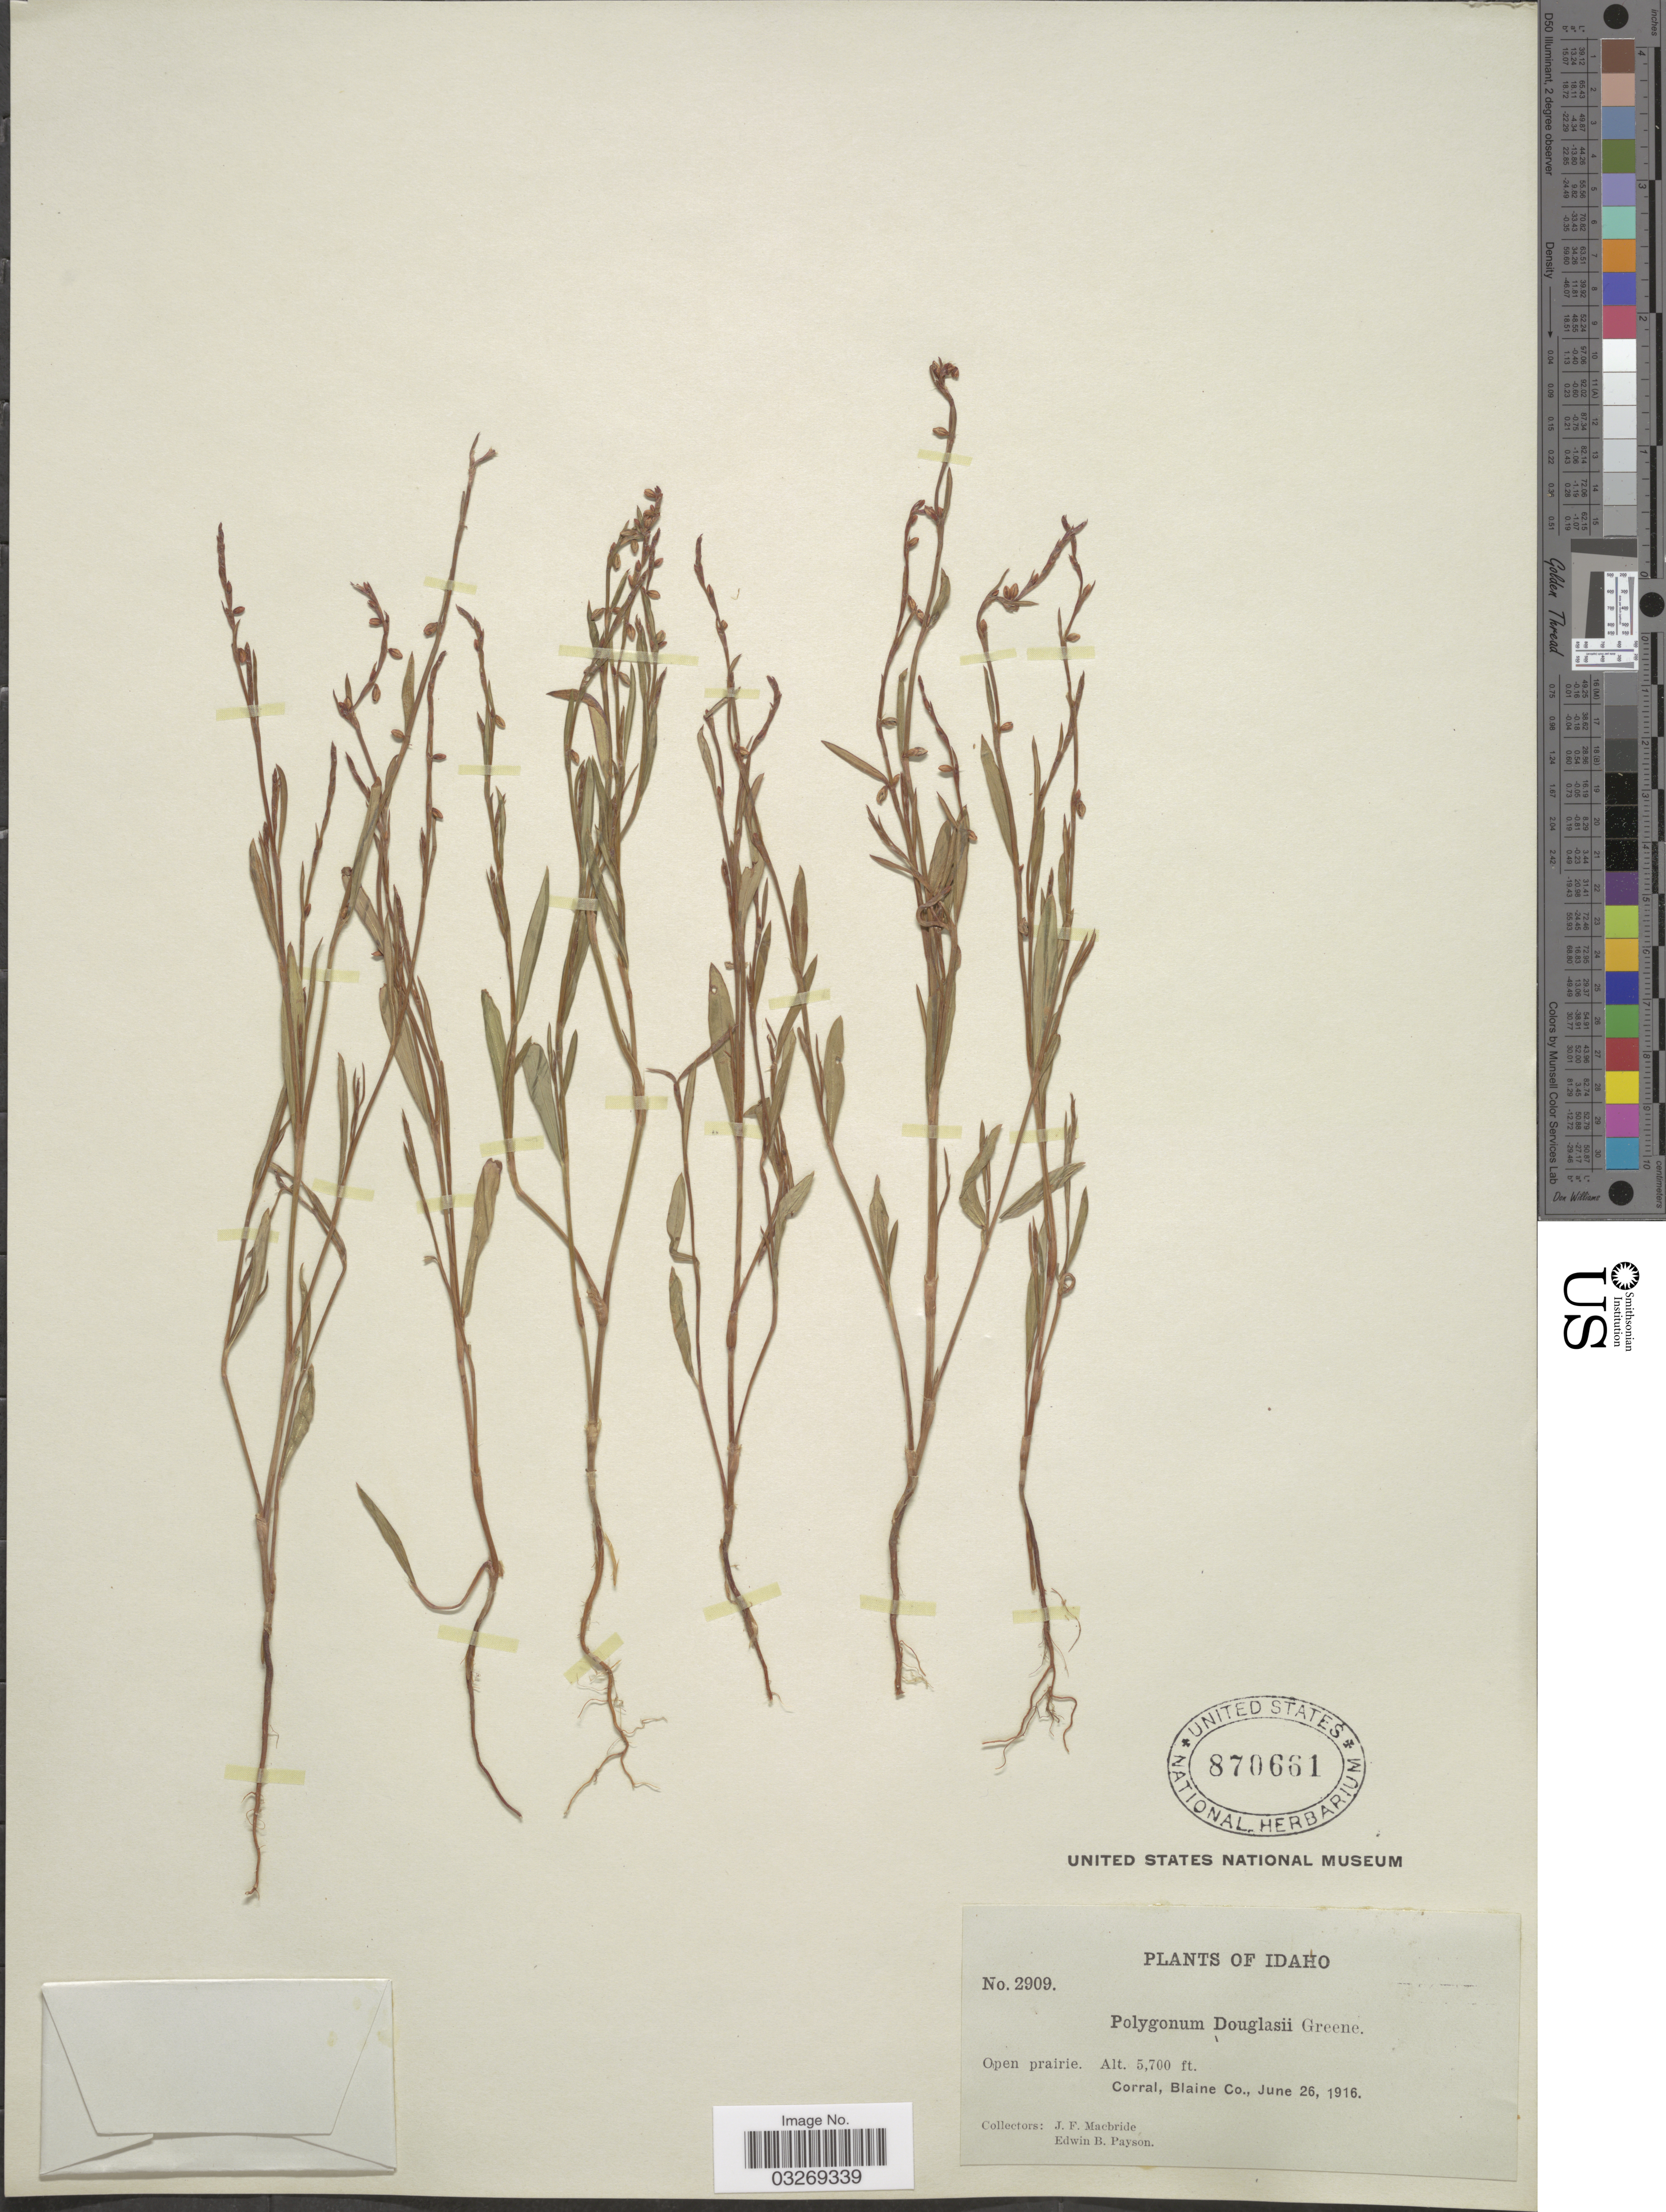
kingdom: Plantae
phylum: Tracheophyta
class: Magnoliopsida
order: Caryophyllales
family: Polygonaceae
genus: Polygonum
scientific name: Polygonum douglasii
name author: Greene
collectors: J. F. Macbride & E. B. Payson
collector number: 2909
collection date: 1916-06-26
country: United States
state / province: Idaho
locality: Corral, Blaine Co.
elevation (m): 1737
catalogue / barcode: US 870661